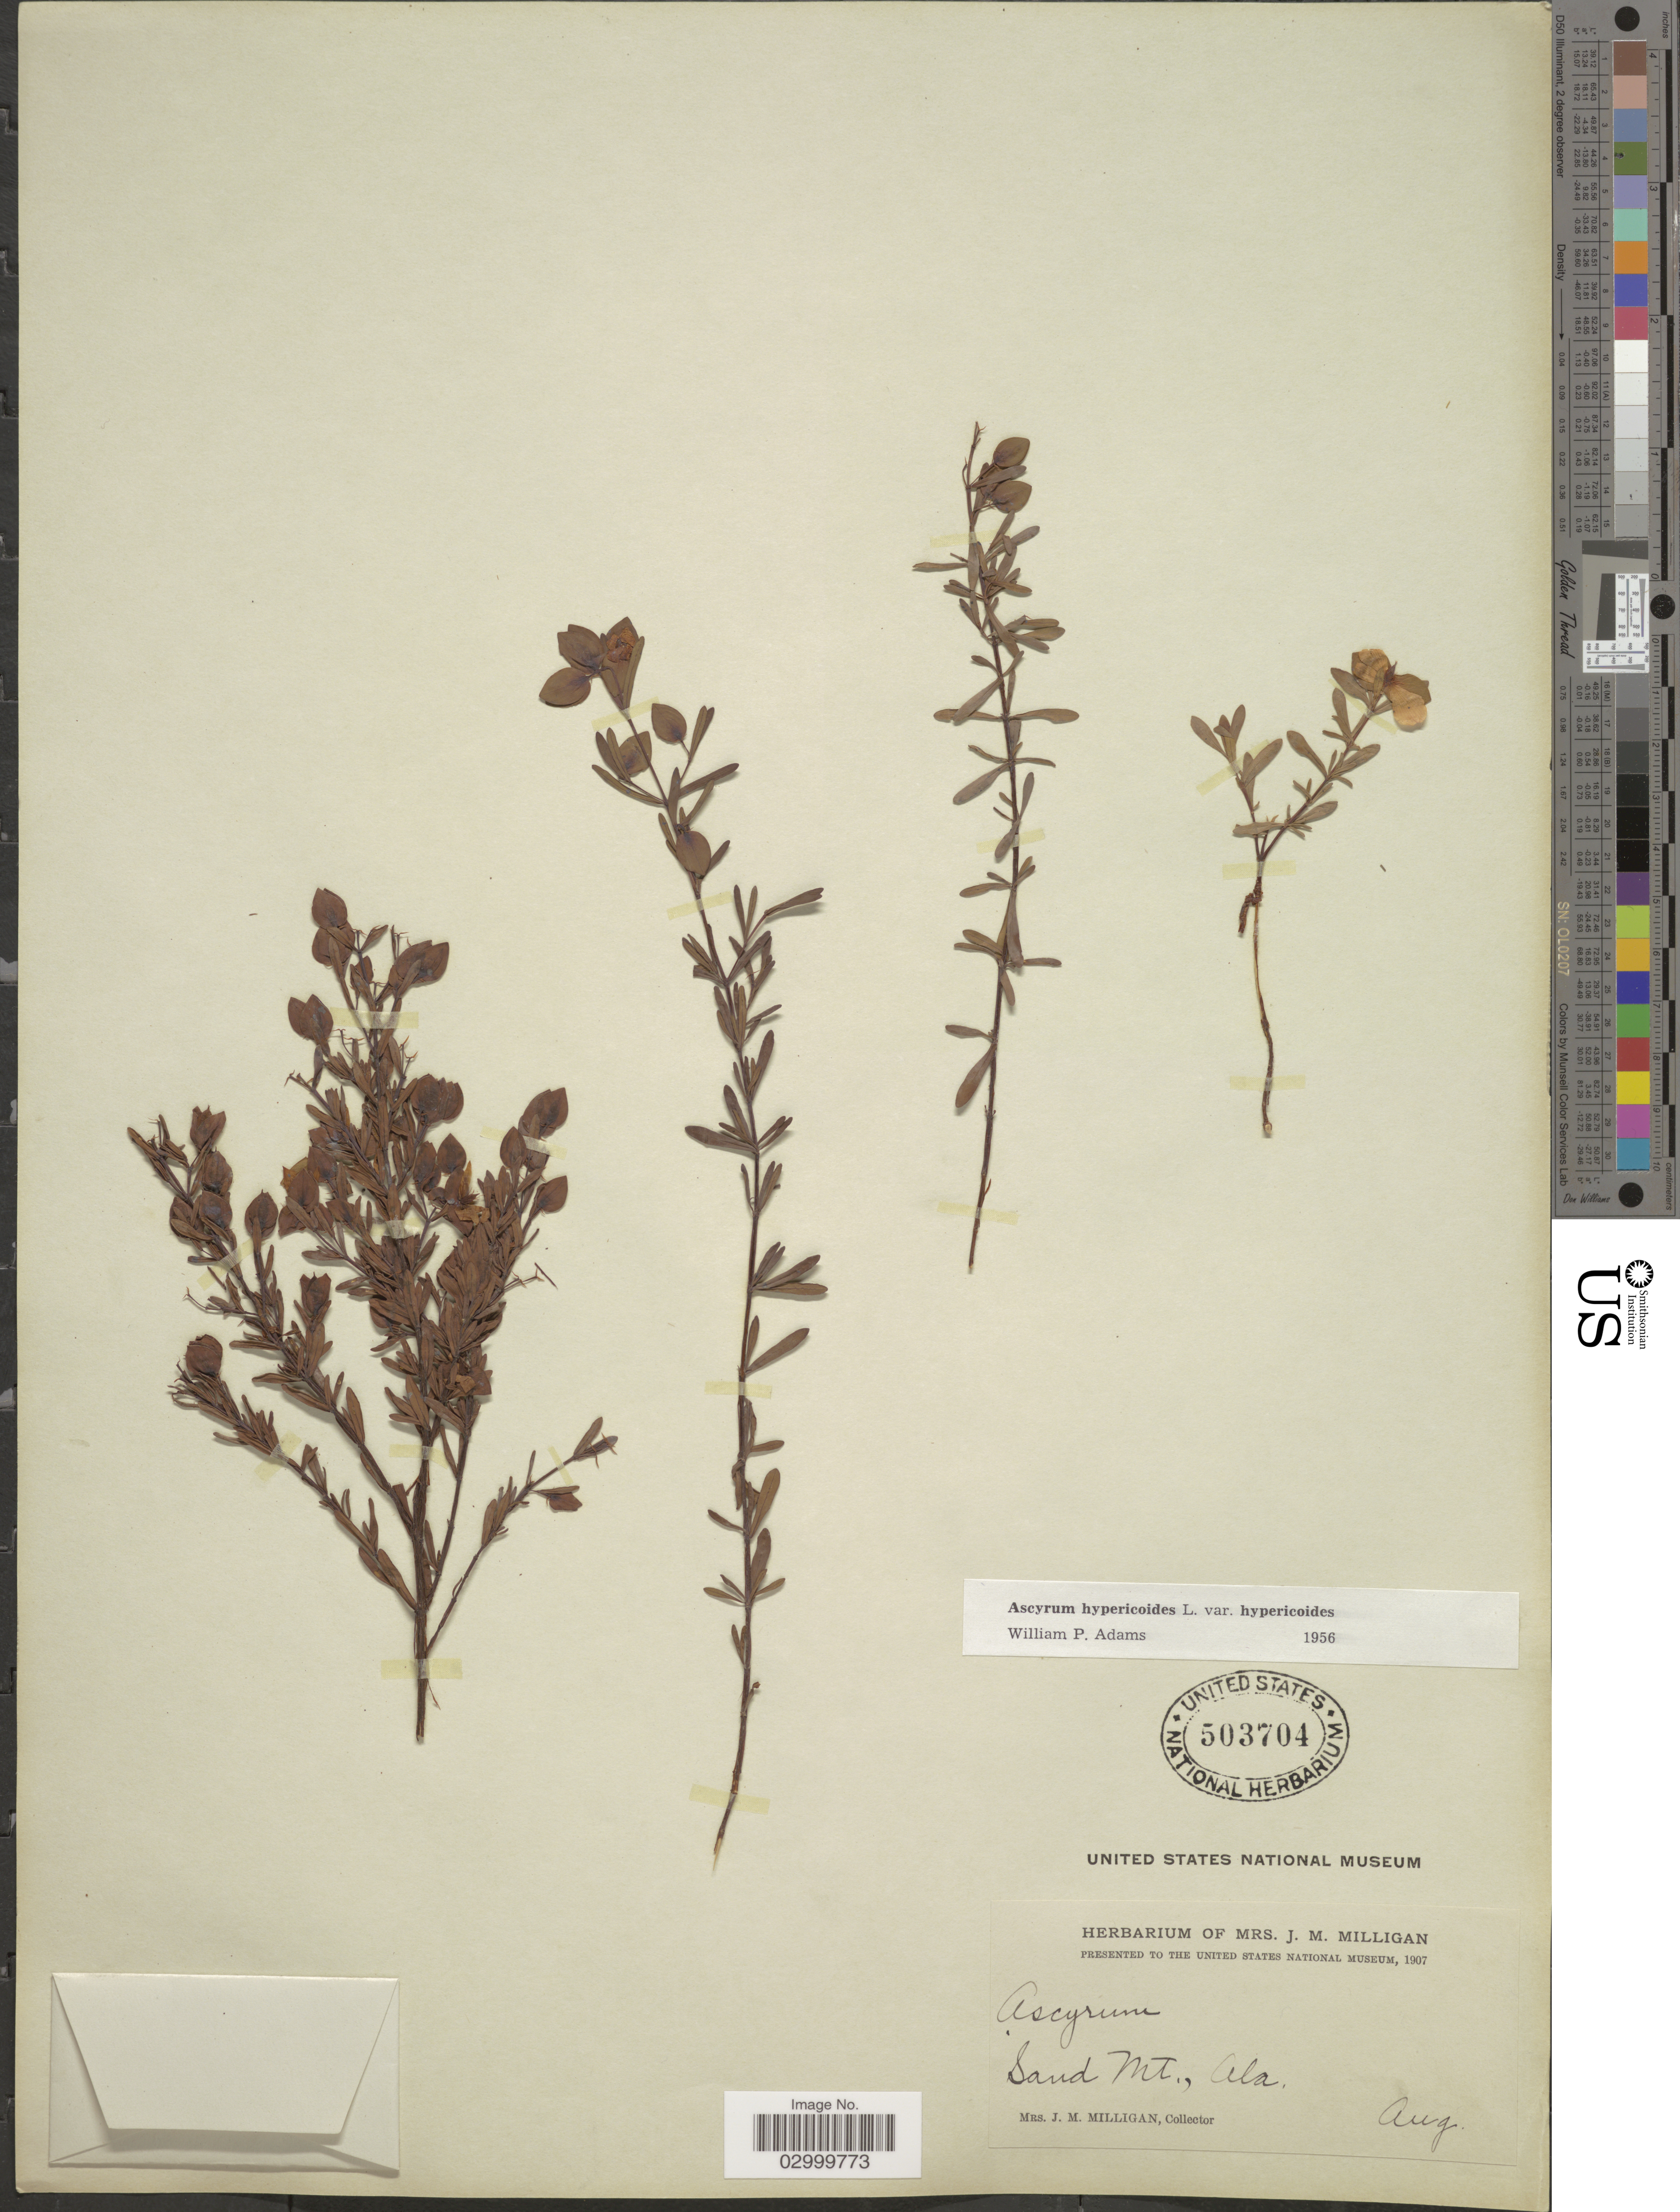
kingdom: Plantae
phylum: Tracheophyta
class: Magnoliopsida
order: Malpighiales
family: Hypericaceae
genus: Hypericum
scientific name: Hypericum hypericoides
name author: (L.) Crantz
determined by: Strong, Mark T., (BOT), Smithsonian Institution - National Museum of Natural History (UNITED STATES)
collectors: J. Milligan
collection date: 1907-08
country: United States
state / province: Alabama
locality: Sand Mt.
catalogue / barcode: US 503704